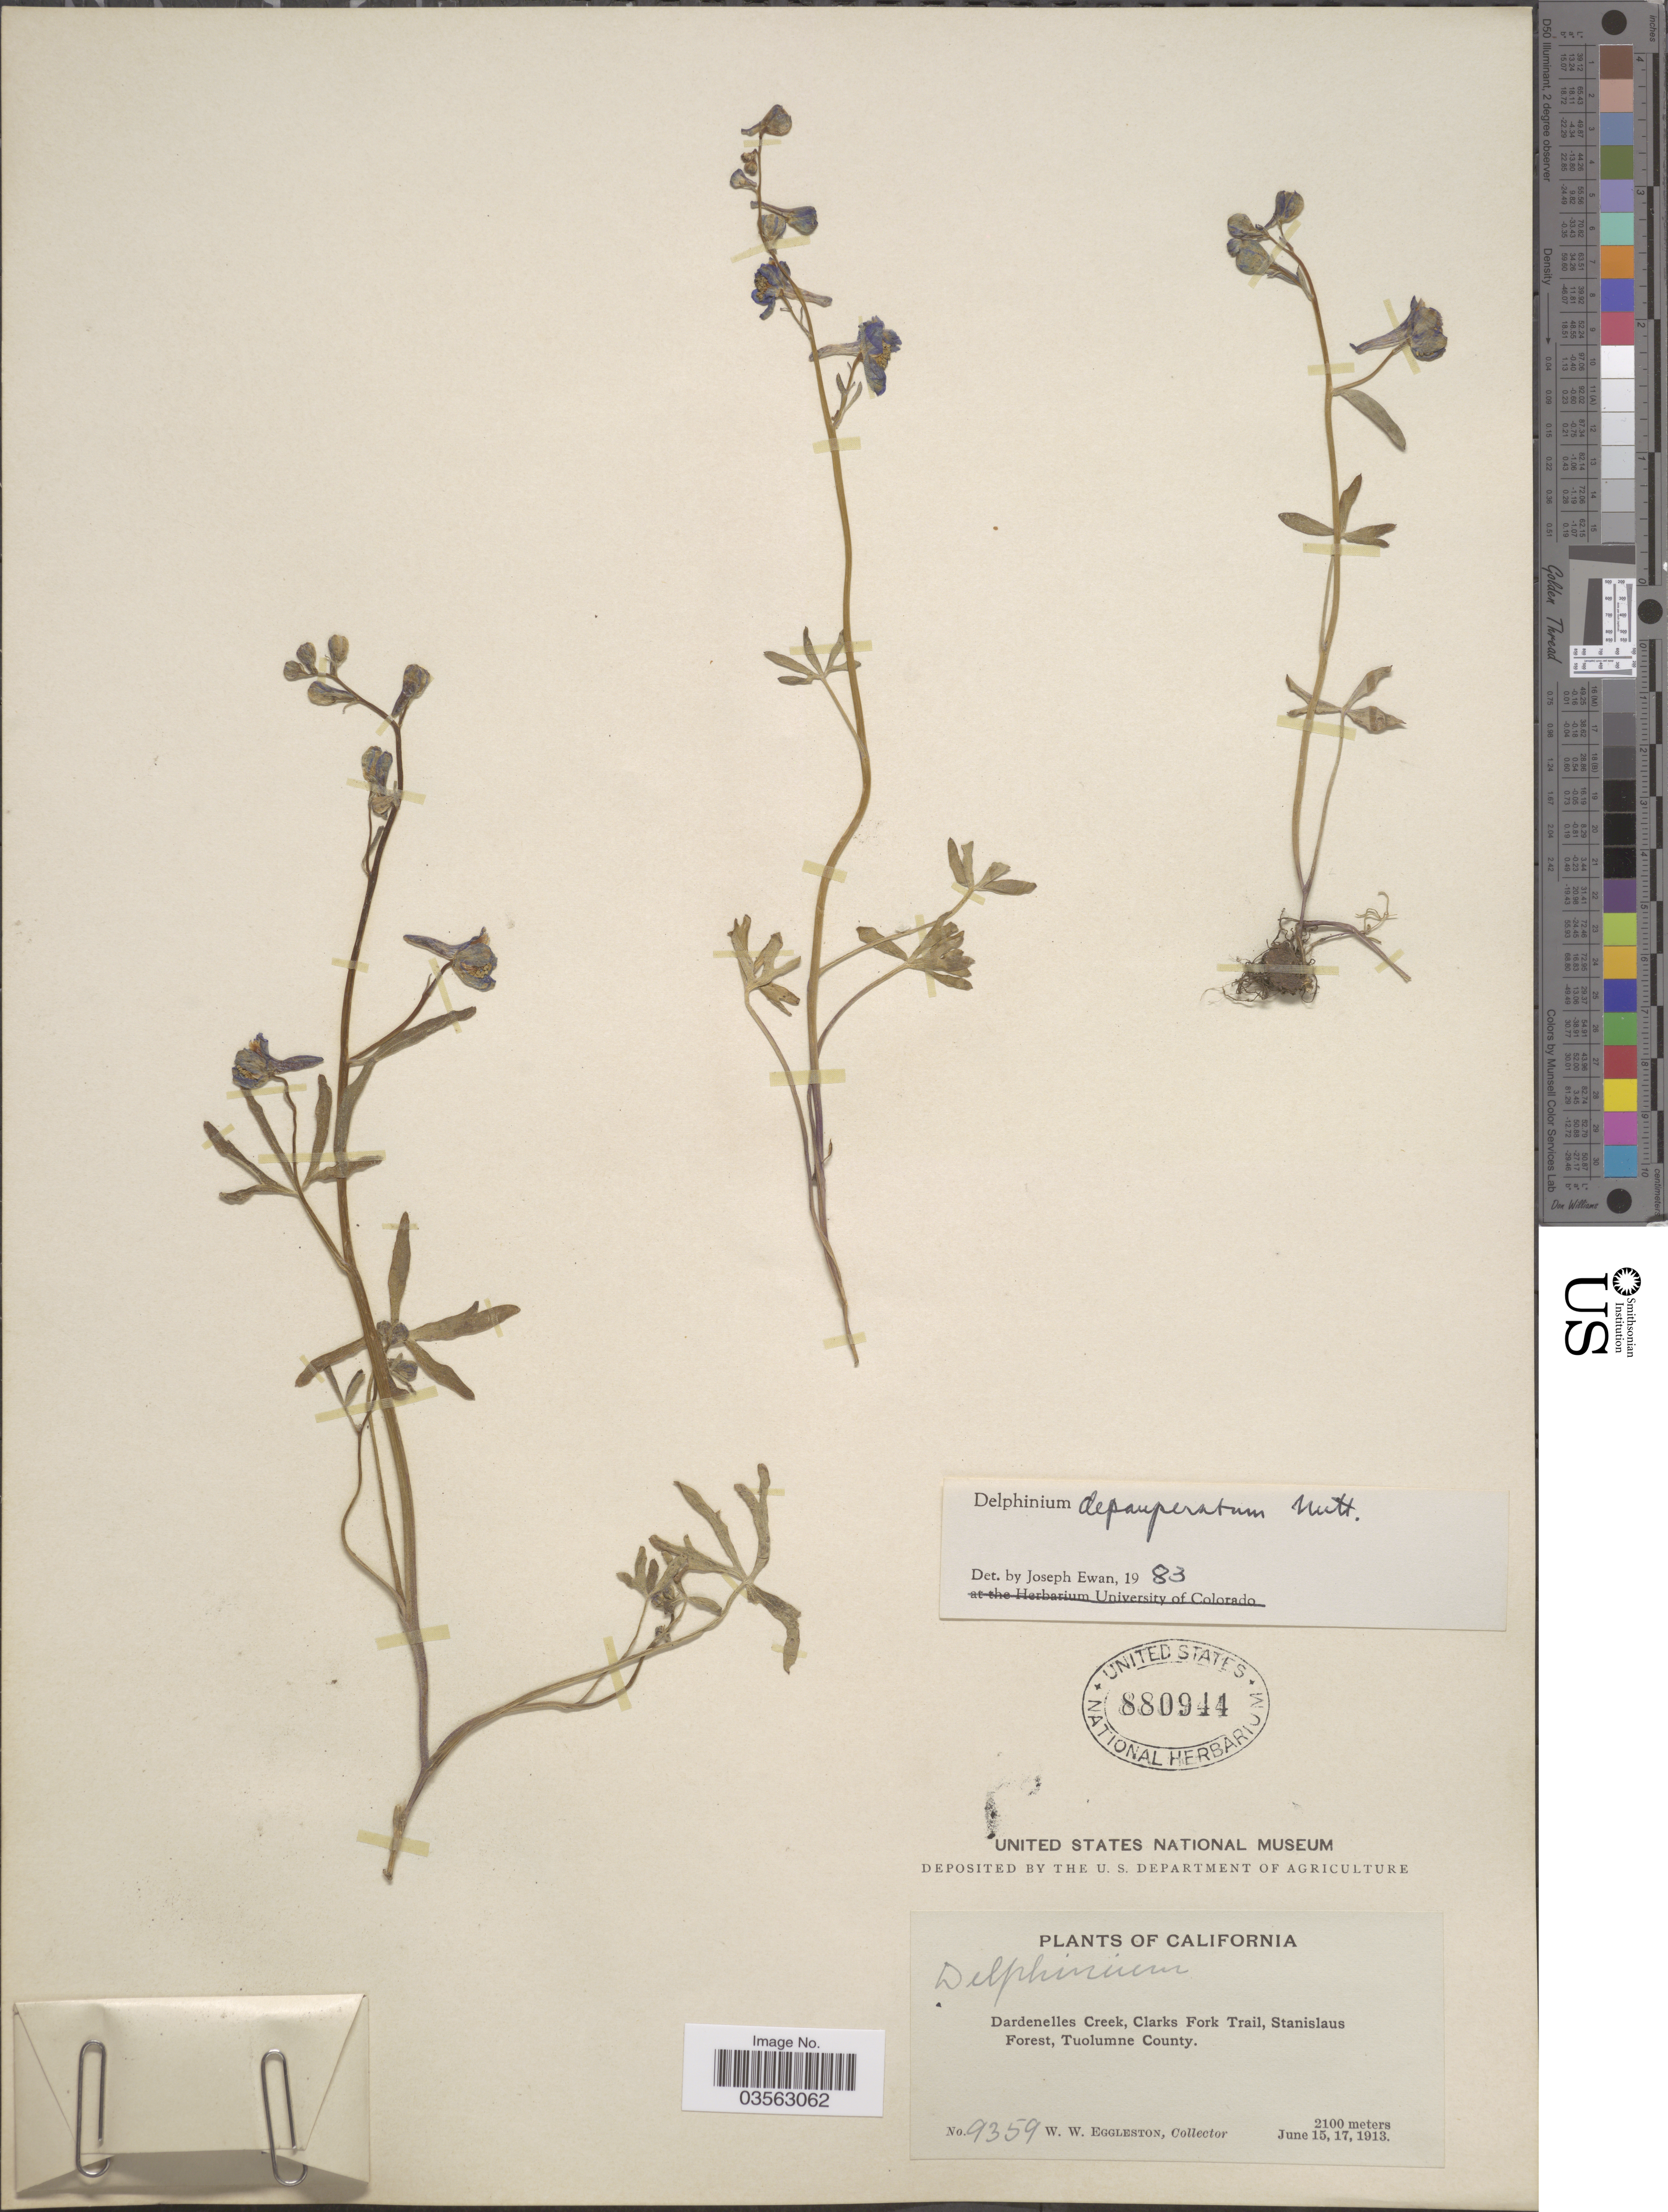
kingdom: Plantae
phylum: Tracheophyta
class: Magnoliopsida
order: Ranunculales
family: Ranunculaceae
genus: Delphinium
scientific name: Delphinium depauperatum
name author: Nutt.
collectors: W. W. Eggleston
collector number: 9359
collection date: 1913-06-15/1913-06-17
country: United States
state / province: California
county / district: Tuolumne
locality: Dardenelles Creek, Clarks Fork Trail, Stanislaus Forest, Tuolumne County.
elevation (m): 2100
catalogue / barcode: US 880944